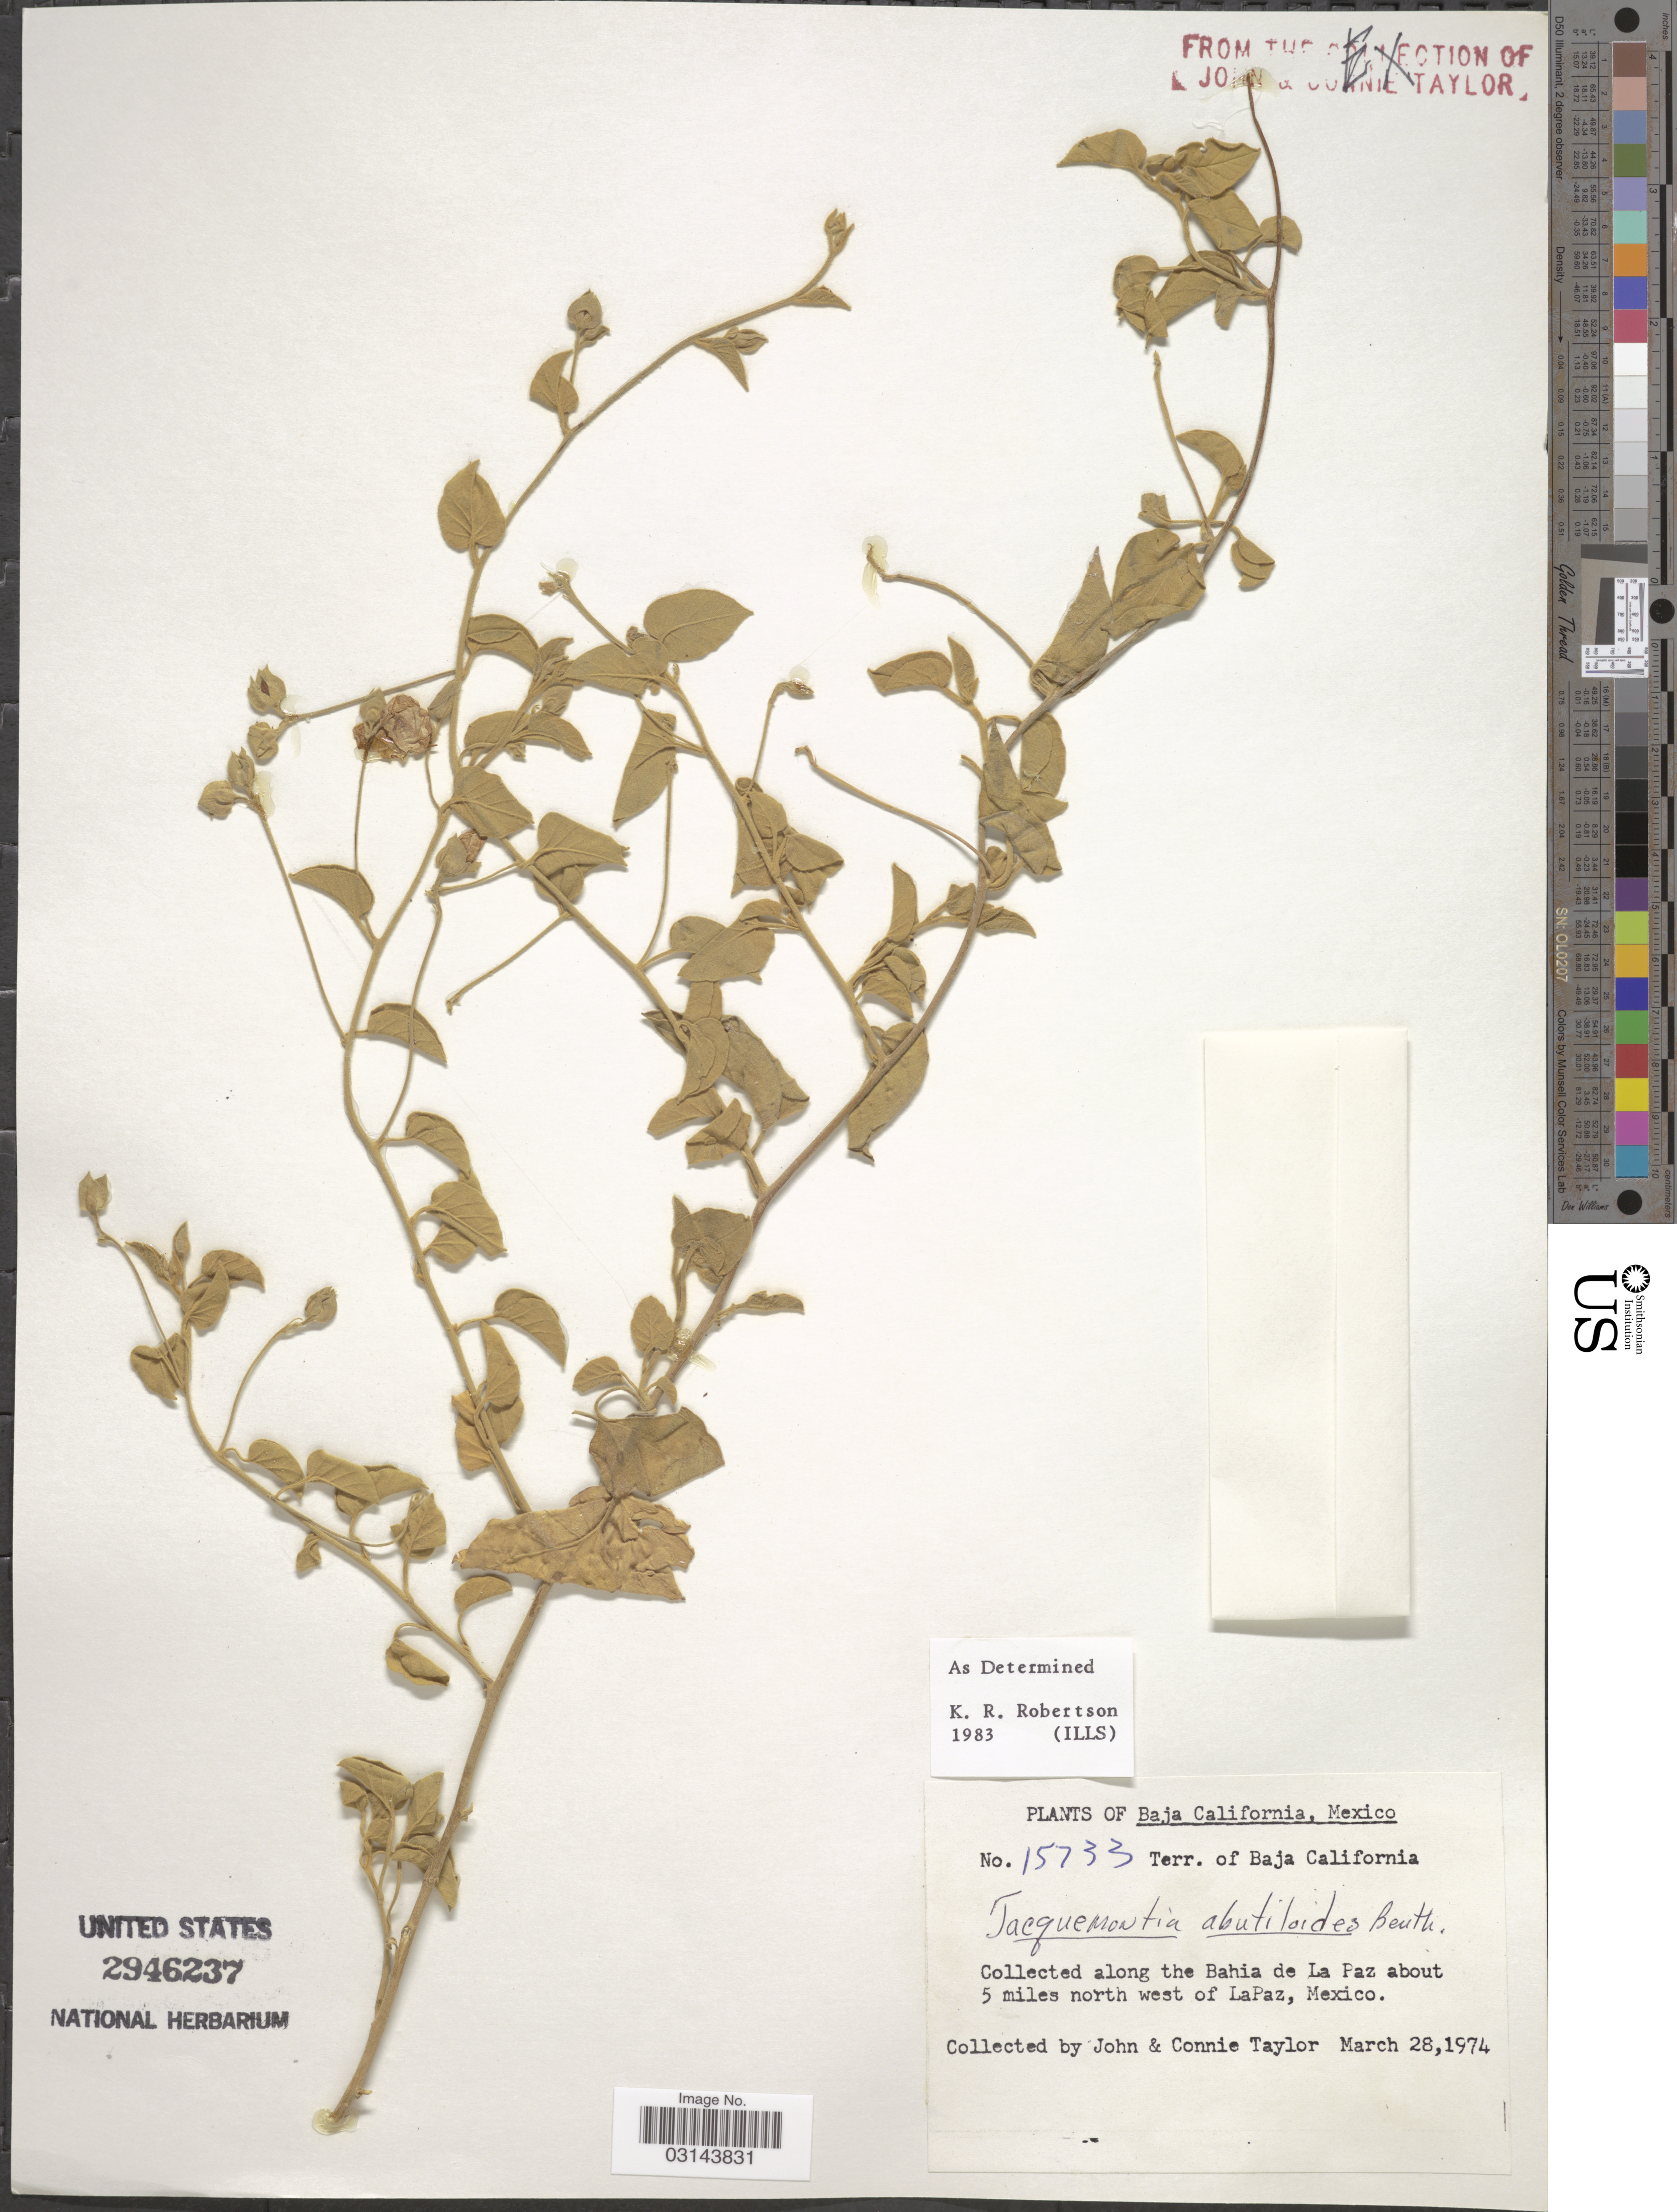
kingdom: Plantae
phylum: Tracheophyta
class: Magnoliopsida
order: Solanales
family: Convolvulaceae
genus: Jacquemontia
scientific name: Jacquemontia abutiloides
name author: Benth.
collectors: J. Taylor & C. Taylor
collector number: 15733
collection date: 1974-03-28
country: Mexico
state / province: Baja California Sur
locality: Terr. of Baja California. Along the Bahia de La Paz about 5 miles north west of LaPaz.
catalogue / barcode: US 2946237